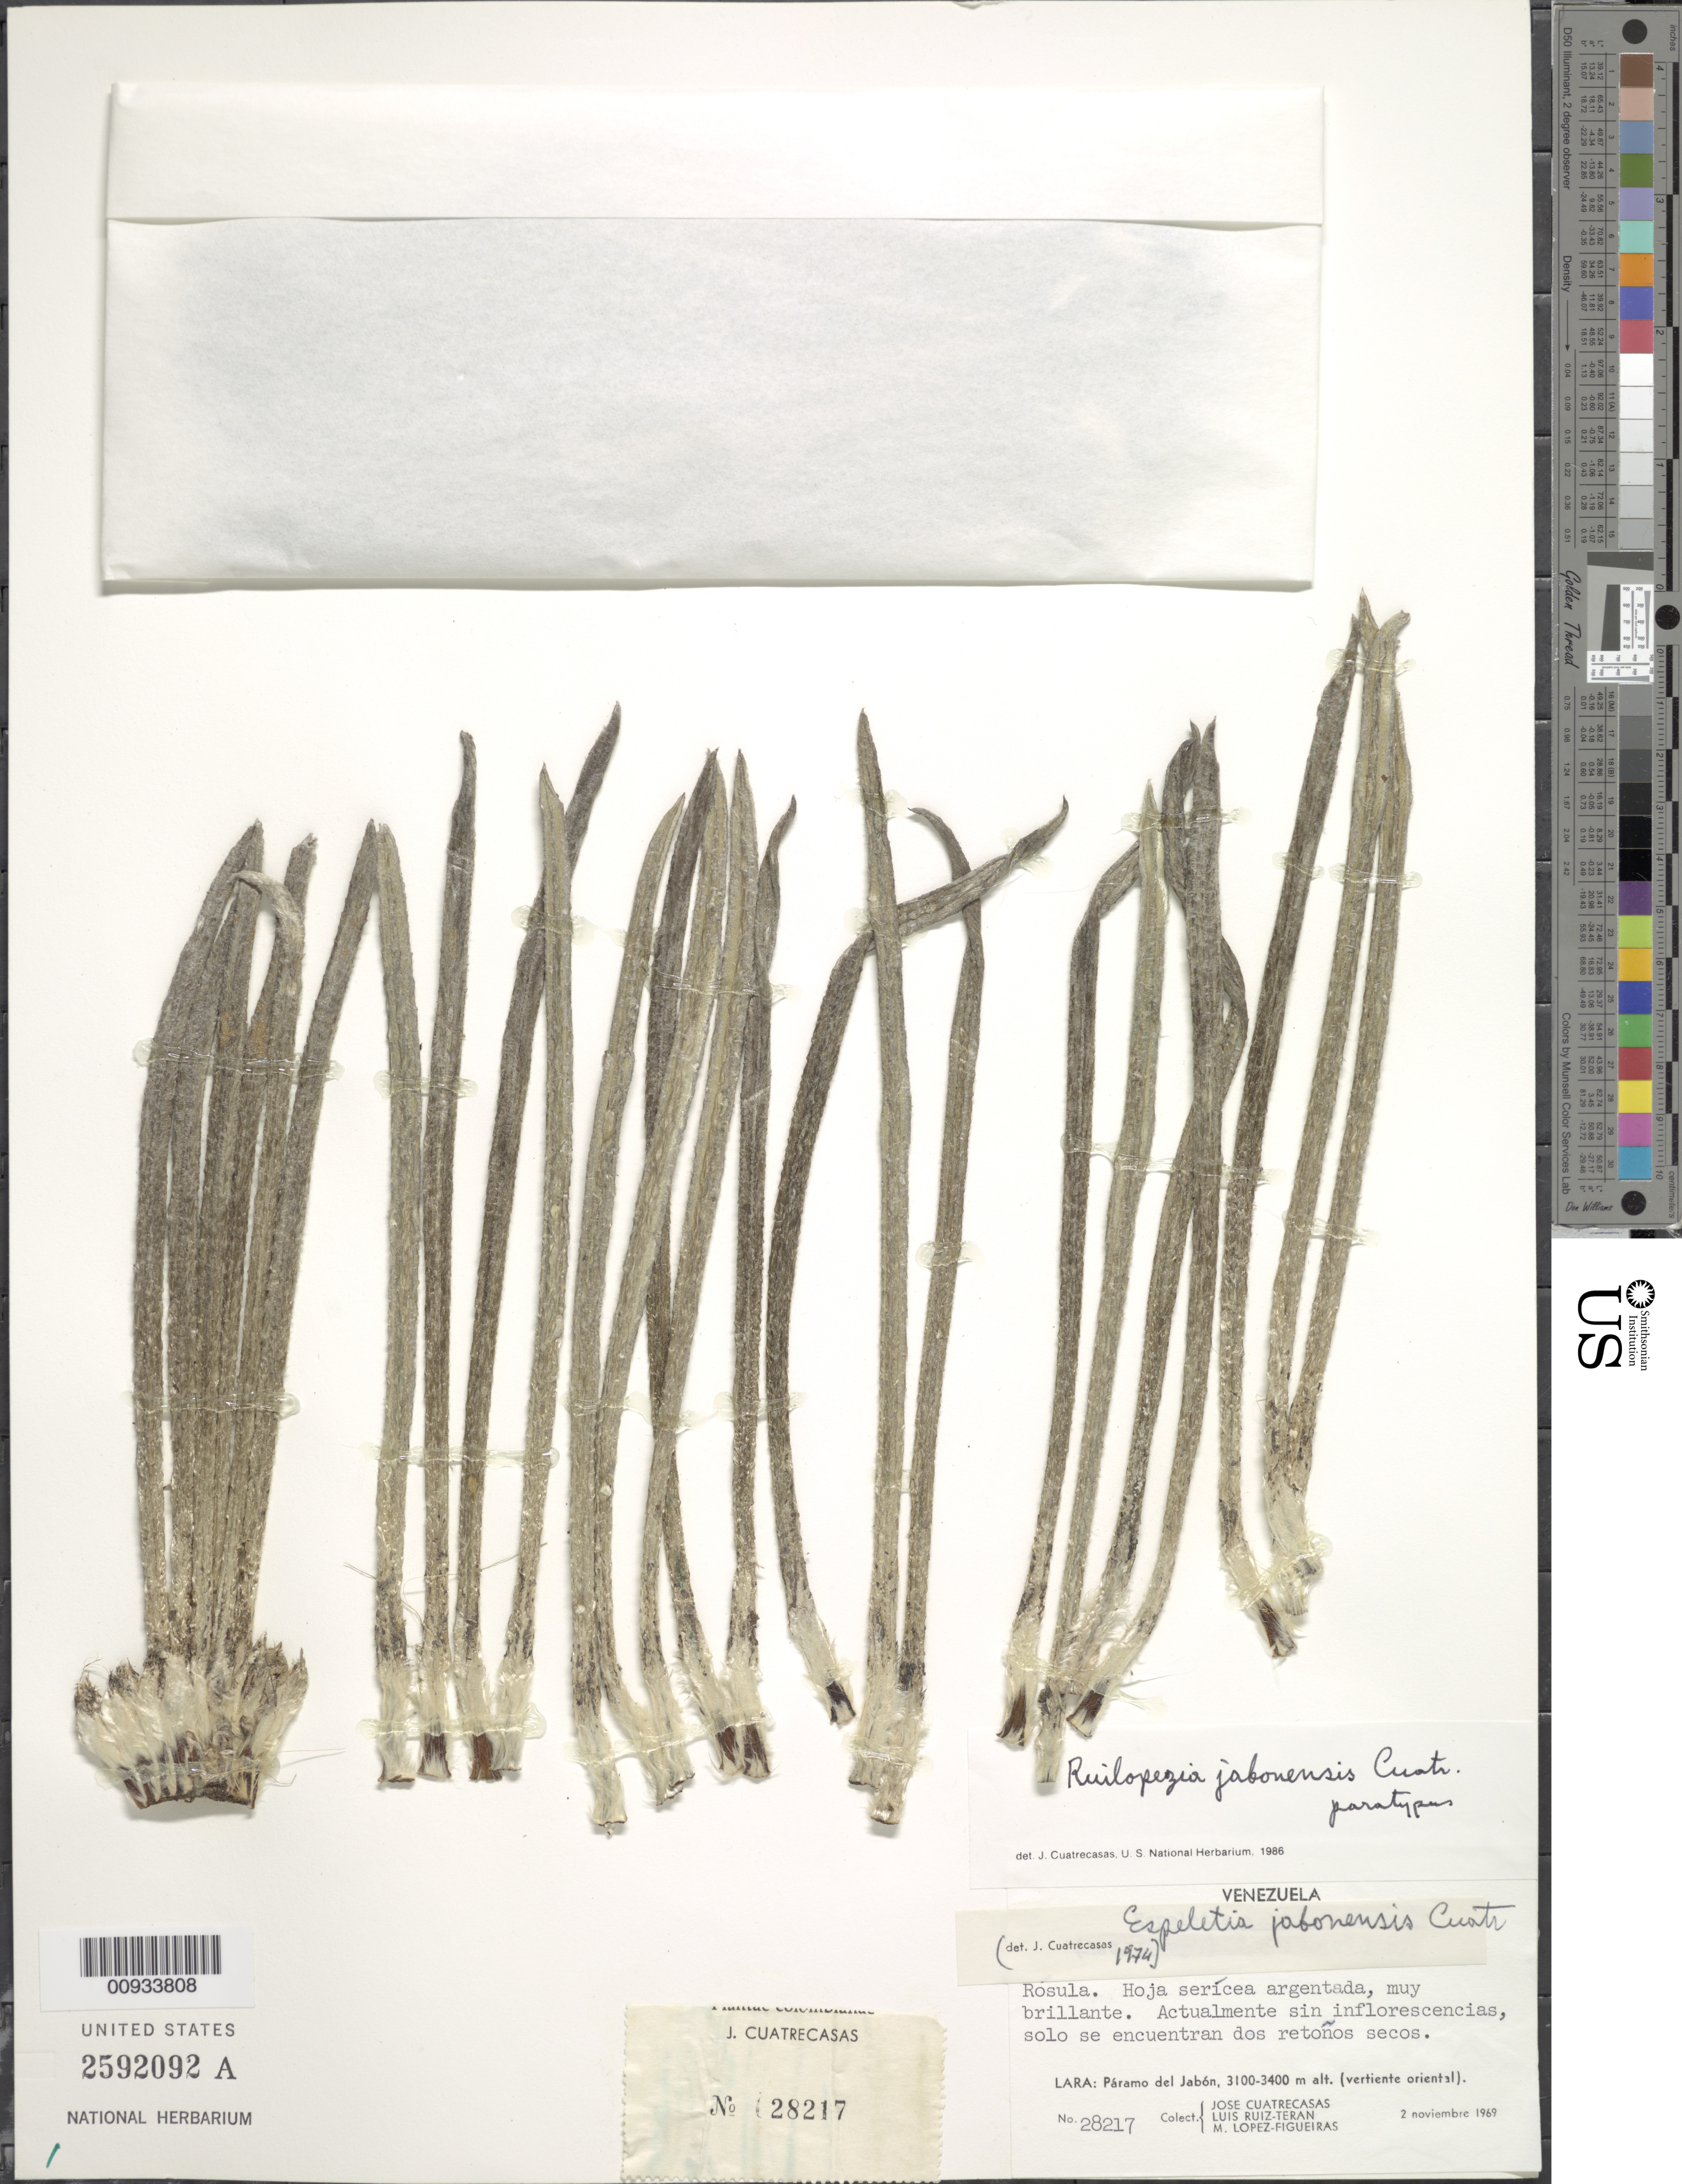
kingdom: Plantae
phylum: Tracheophyta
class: Magnoliopsida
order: Asterales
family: Asteraceae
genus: Ruilopezia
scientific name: Ruilopezia jabonensis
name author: (Cuatrec.) Cuatrec.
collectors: J. Cuatrecasas, L. Teran & M. López Figueiras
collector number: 28217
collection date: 1969-11-02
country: Venezuela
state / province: Lara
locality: Paramo del Jabon (vertiente oriental)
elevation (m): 3100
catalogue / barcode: US 2592092A